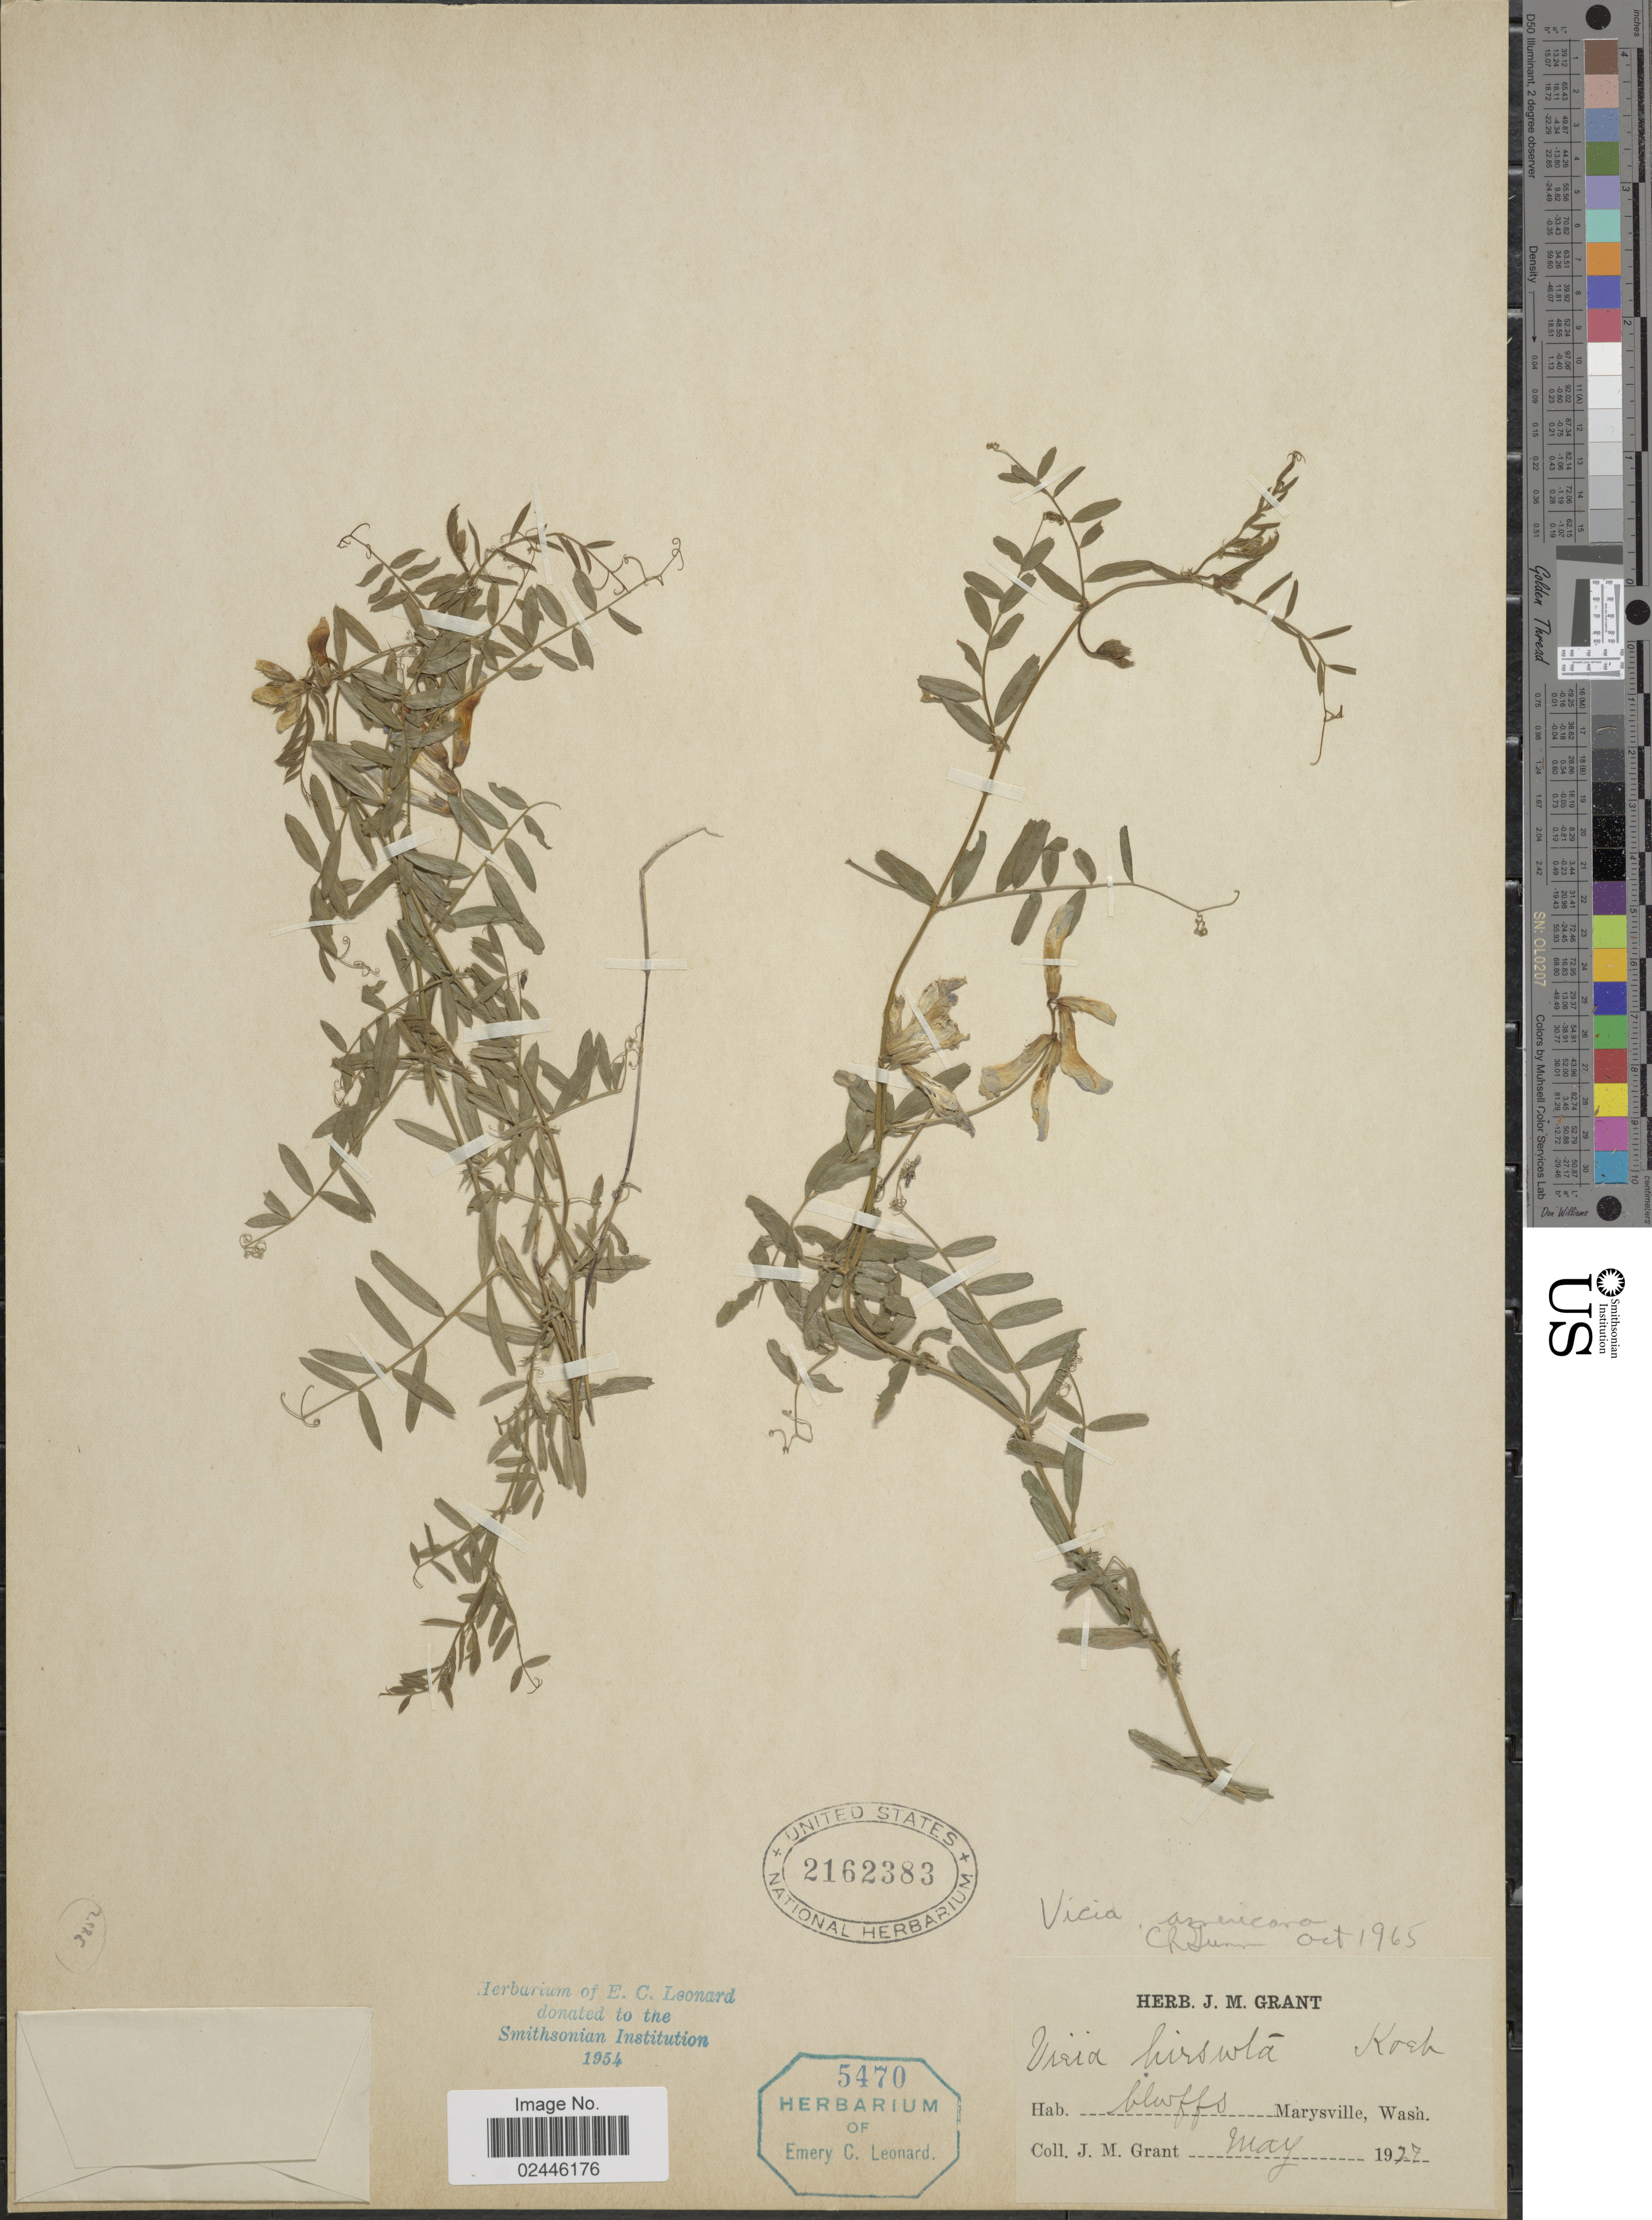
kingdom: Plantae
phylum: Tracheophyta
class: Magnoliopsida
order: Fabales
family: Fabaceae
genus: Vicia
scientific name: Vicia hirsuta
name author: (L.) A. Gray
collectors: J. M. Grant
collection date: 1927-05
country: United States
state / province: Washington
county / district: Snohomish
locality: Bluffs, Marysville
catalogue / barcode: US 2162383